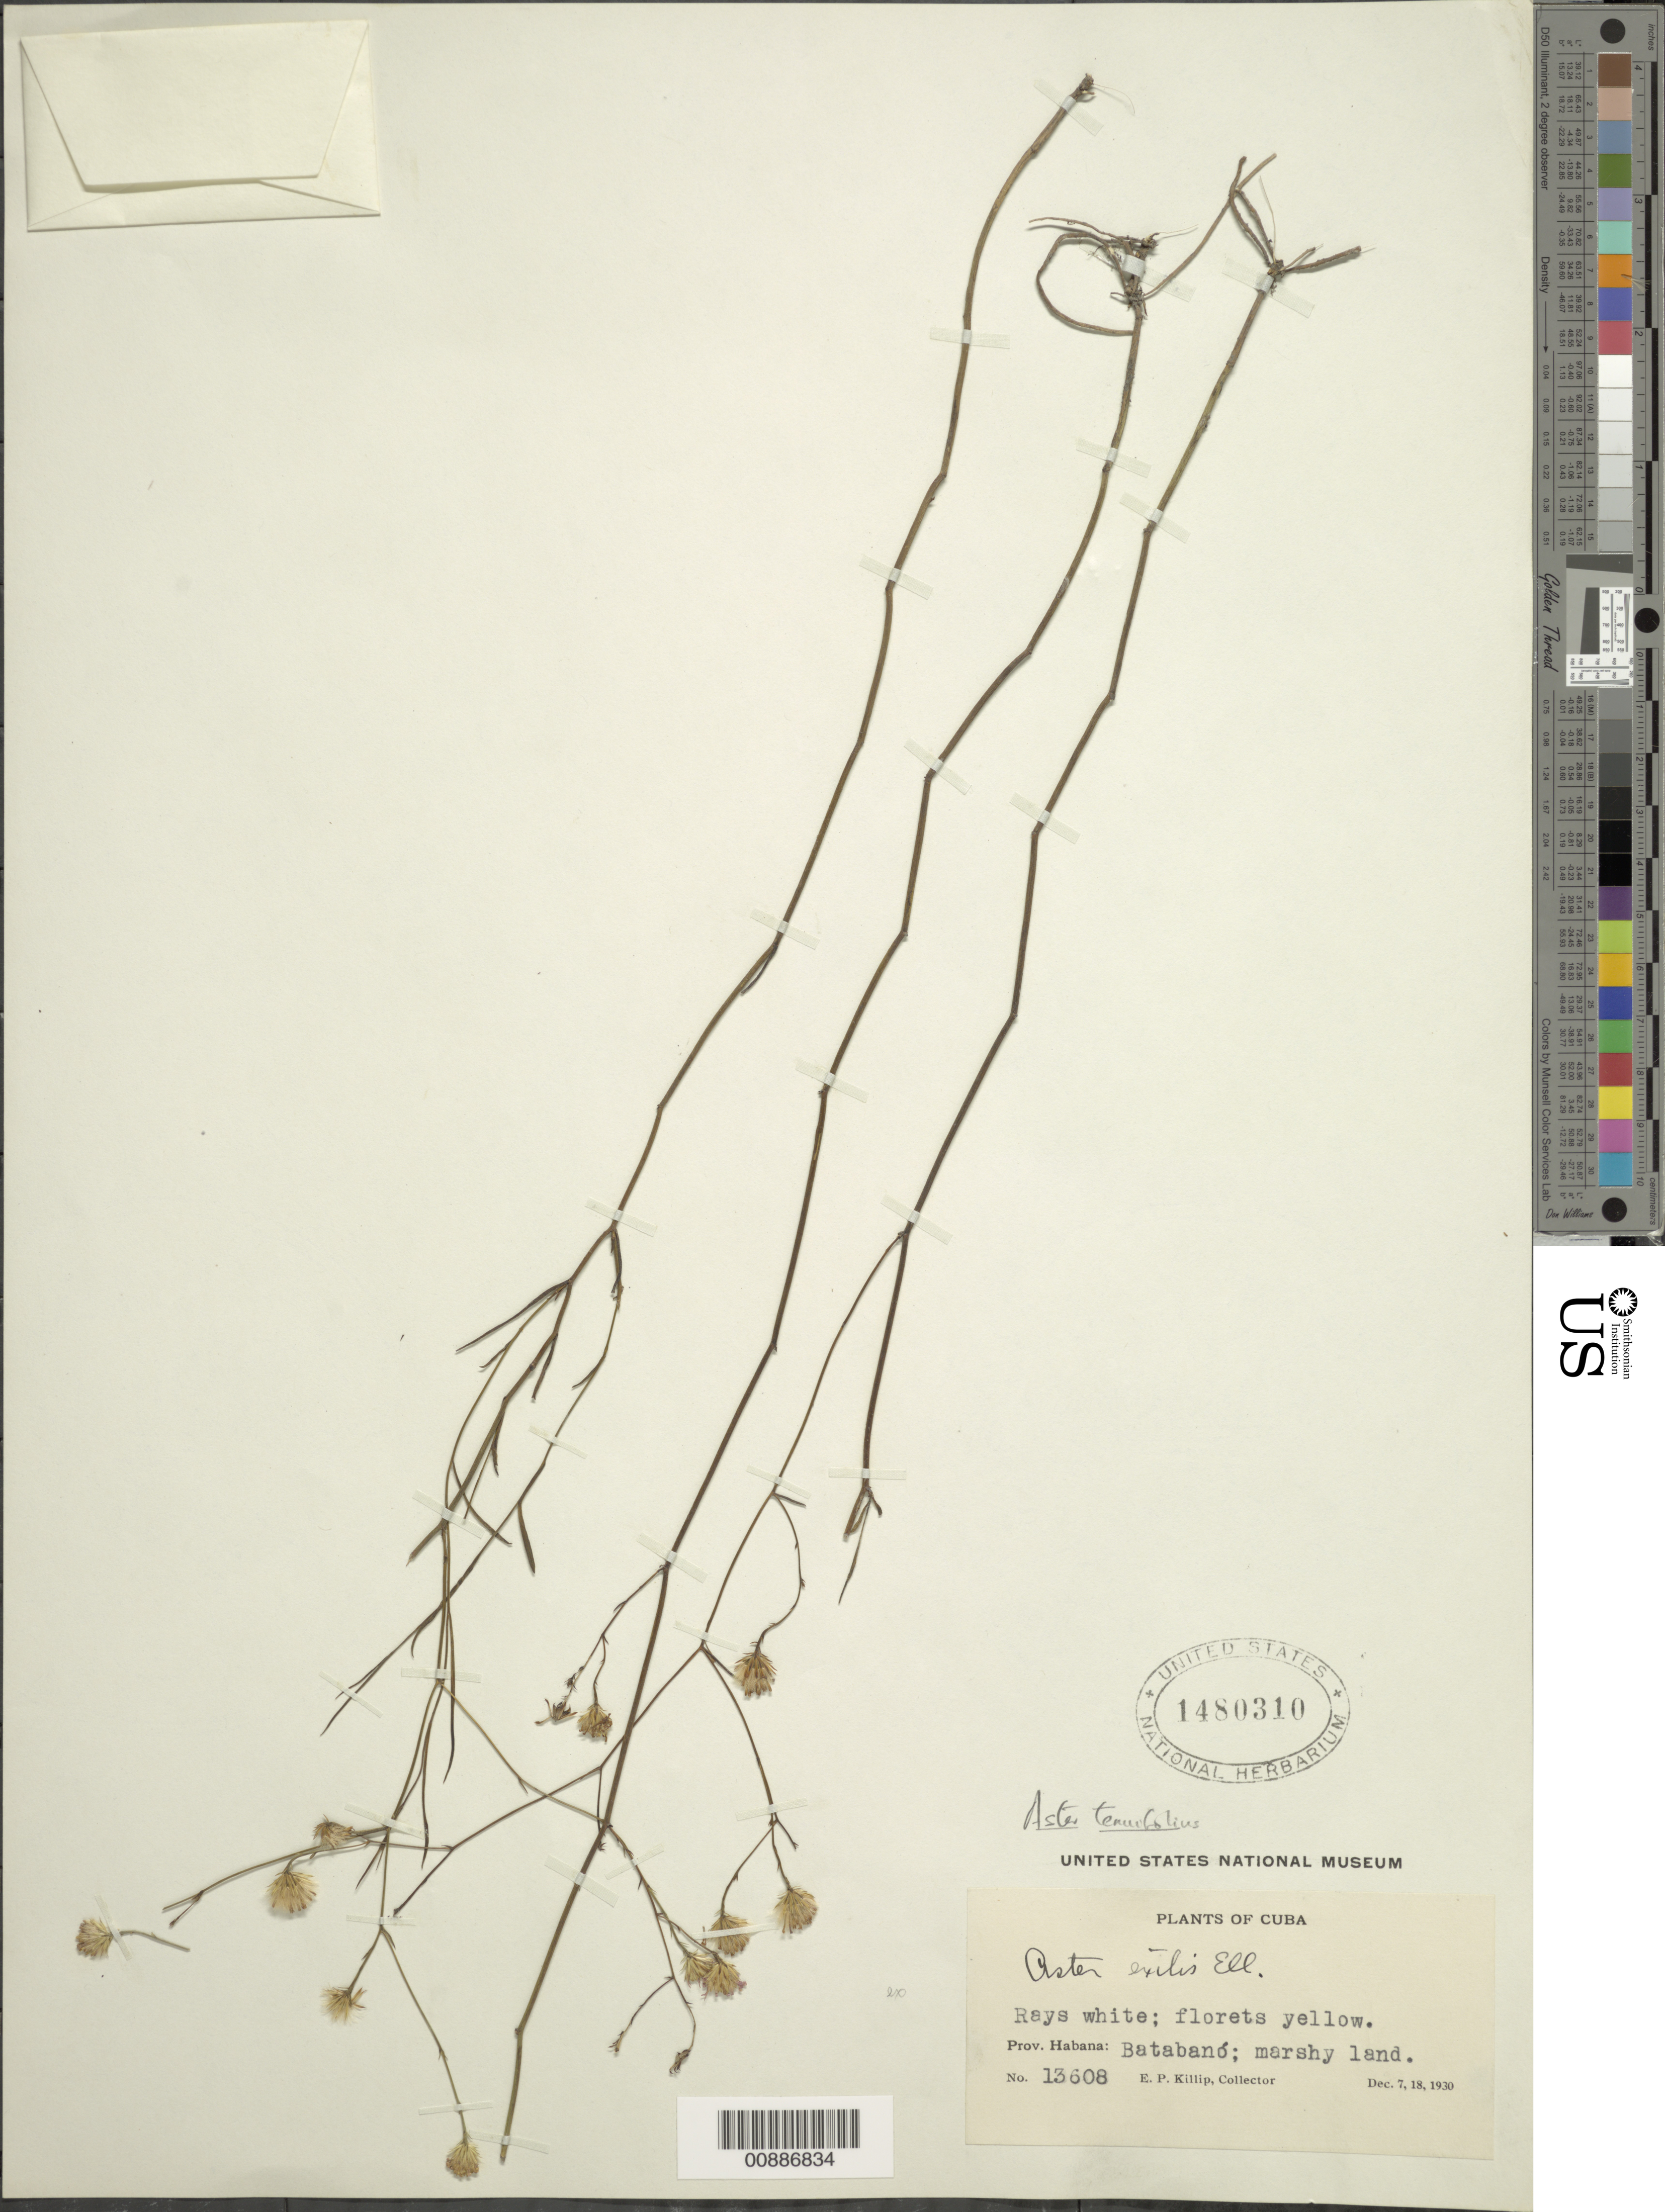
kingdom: Plantae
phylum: Tracheophyta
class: Magnoliopsida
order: Asterales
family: Asteraceae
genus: Symphyotrichum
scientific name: Symphyotrichum tenuifolium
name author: (L.) G.L. Nesom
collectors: E. P. Killip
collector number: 13608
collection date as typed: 07 Dec 1930 to 18 Dec 1930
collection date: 1930-12-07/1930-12-18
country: Cuba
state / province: La Habana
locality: Batabanó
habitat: Marshy land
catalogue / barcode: US 1480310